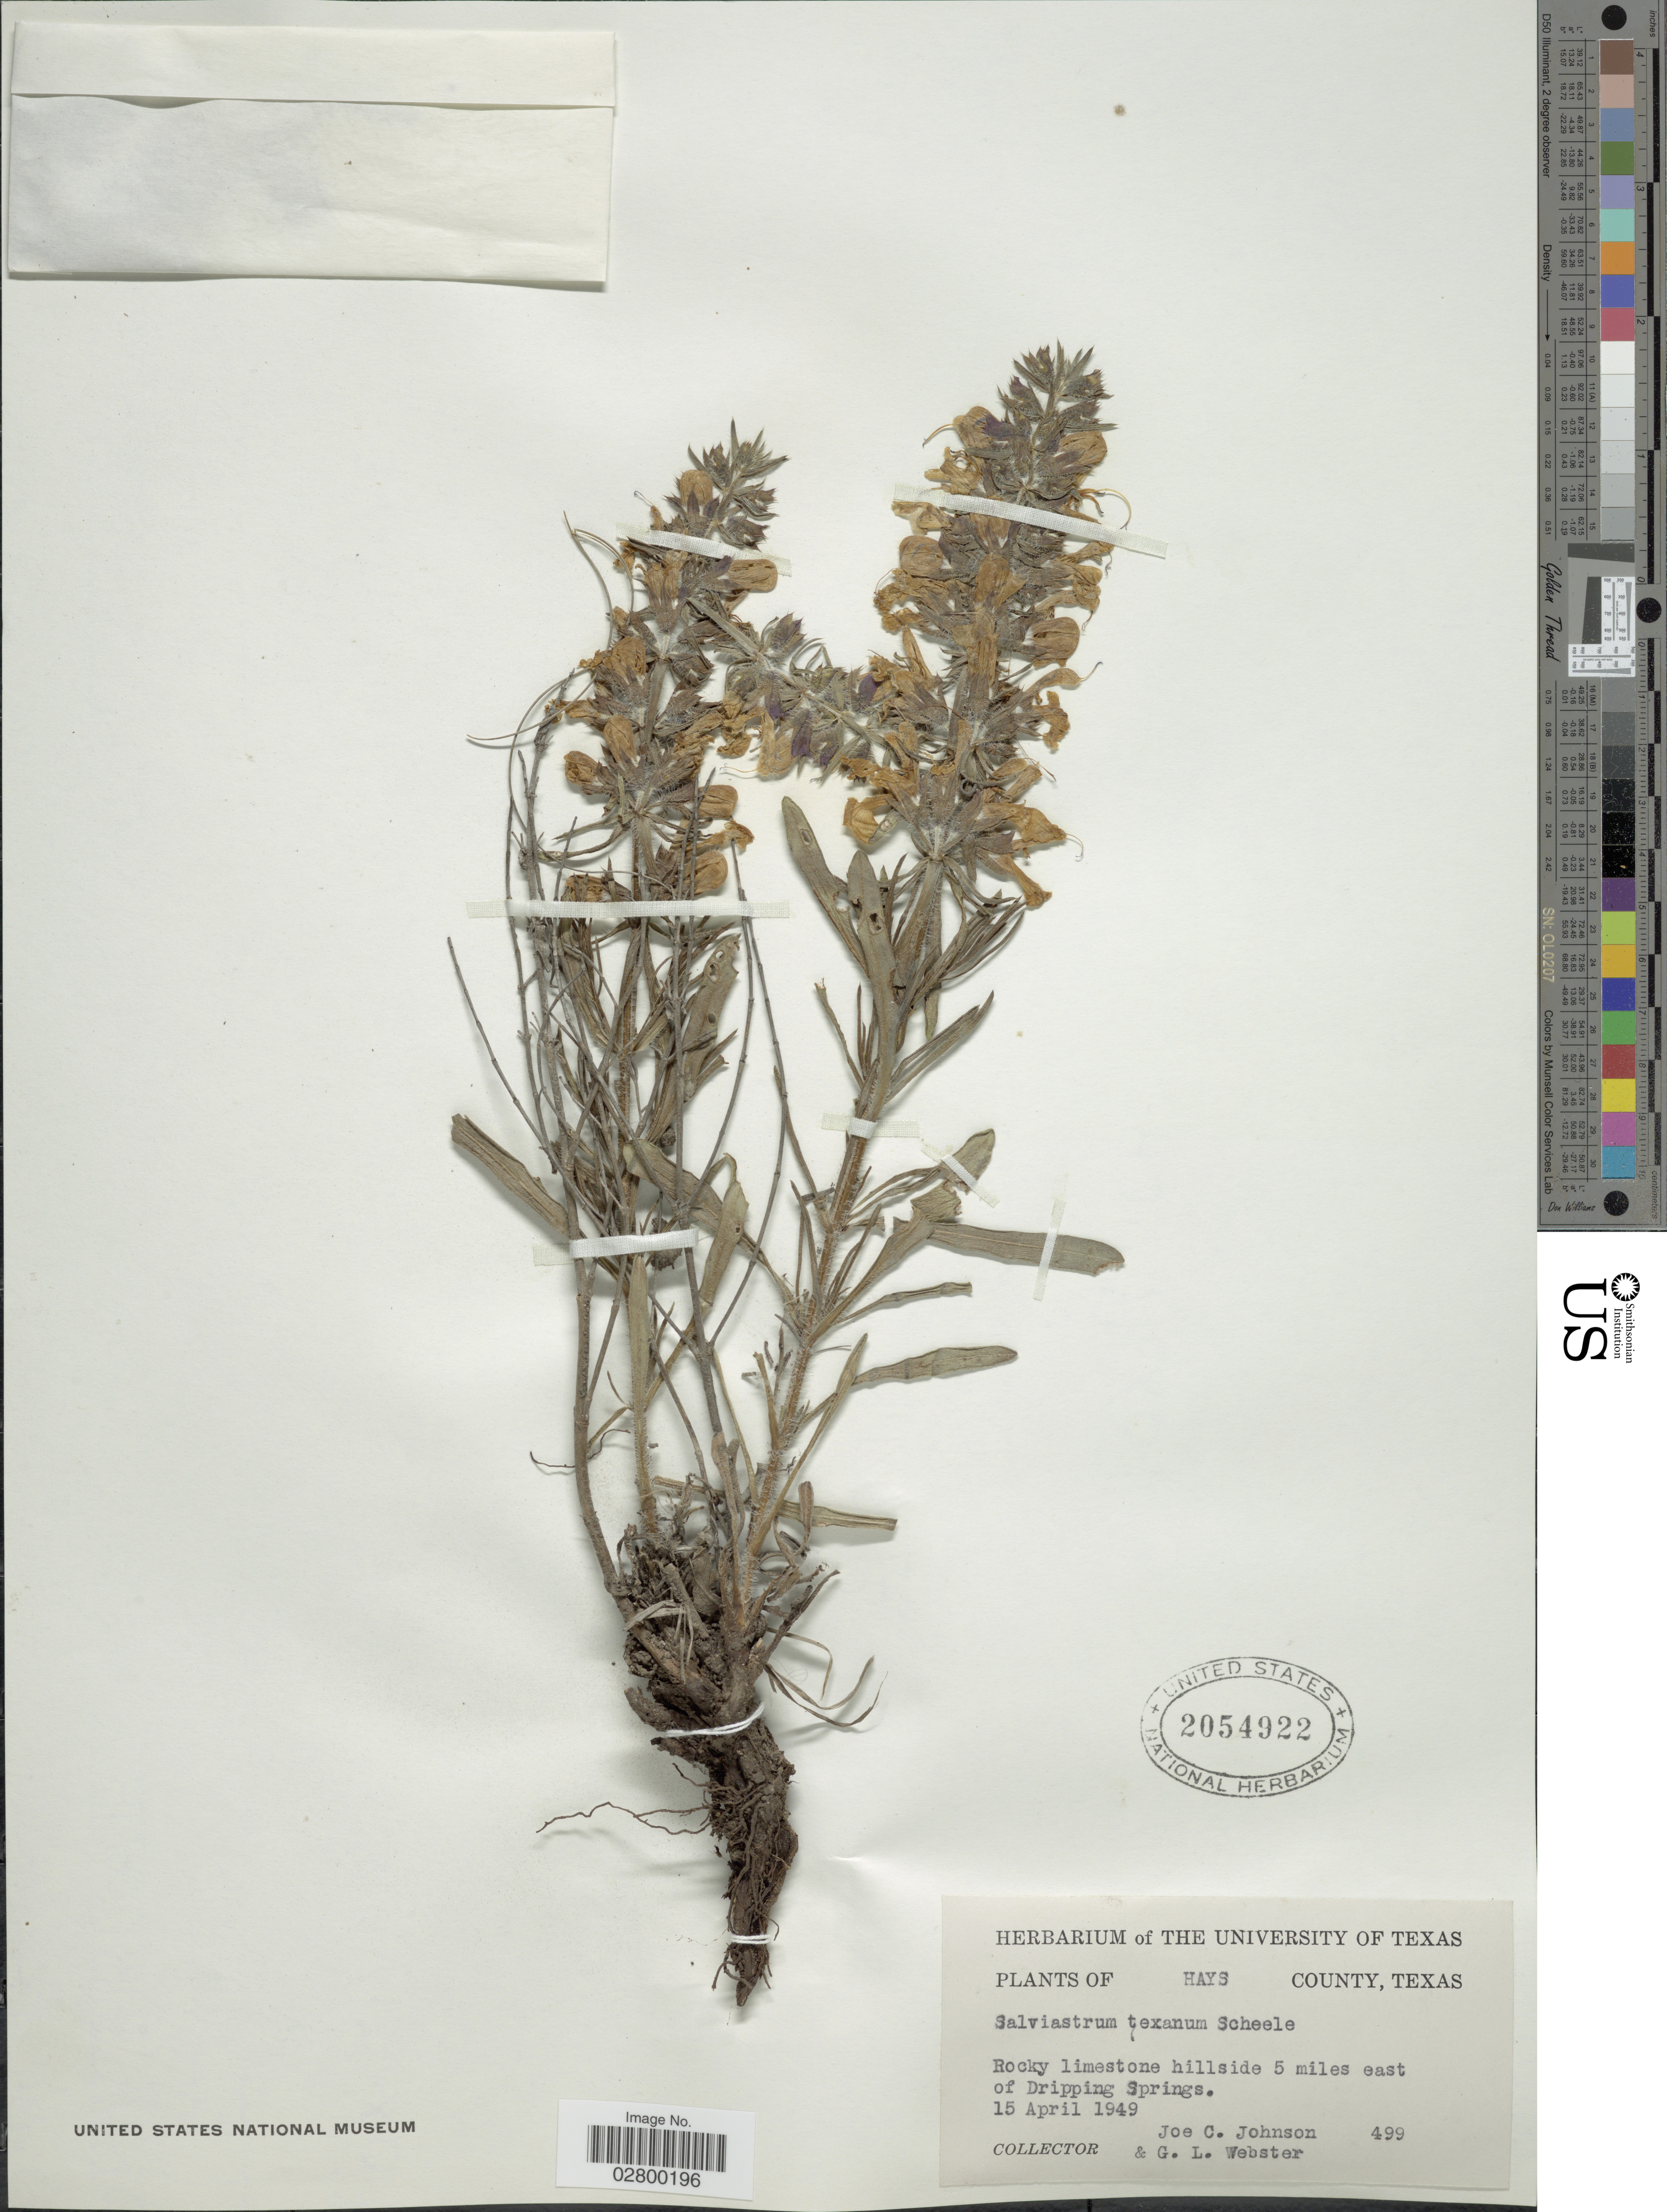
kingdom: Plantae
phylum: Tracheophyta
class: Magnoliopsida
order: Lamiales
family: Lamiaceae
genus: Salvia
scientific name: Salvia texana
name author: (Scheele) Torr.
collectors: J. C. Johnson & G. L. Webster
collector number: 499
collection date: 1949-04-15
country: United States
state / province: Texas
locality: Hays County, Rocky limestone hillside 5 miles east of Dripping Springs.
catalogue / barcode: US 2054922